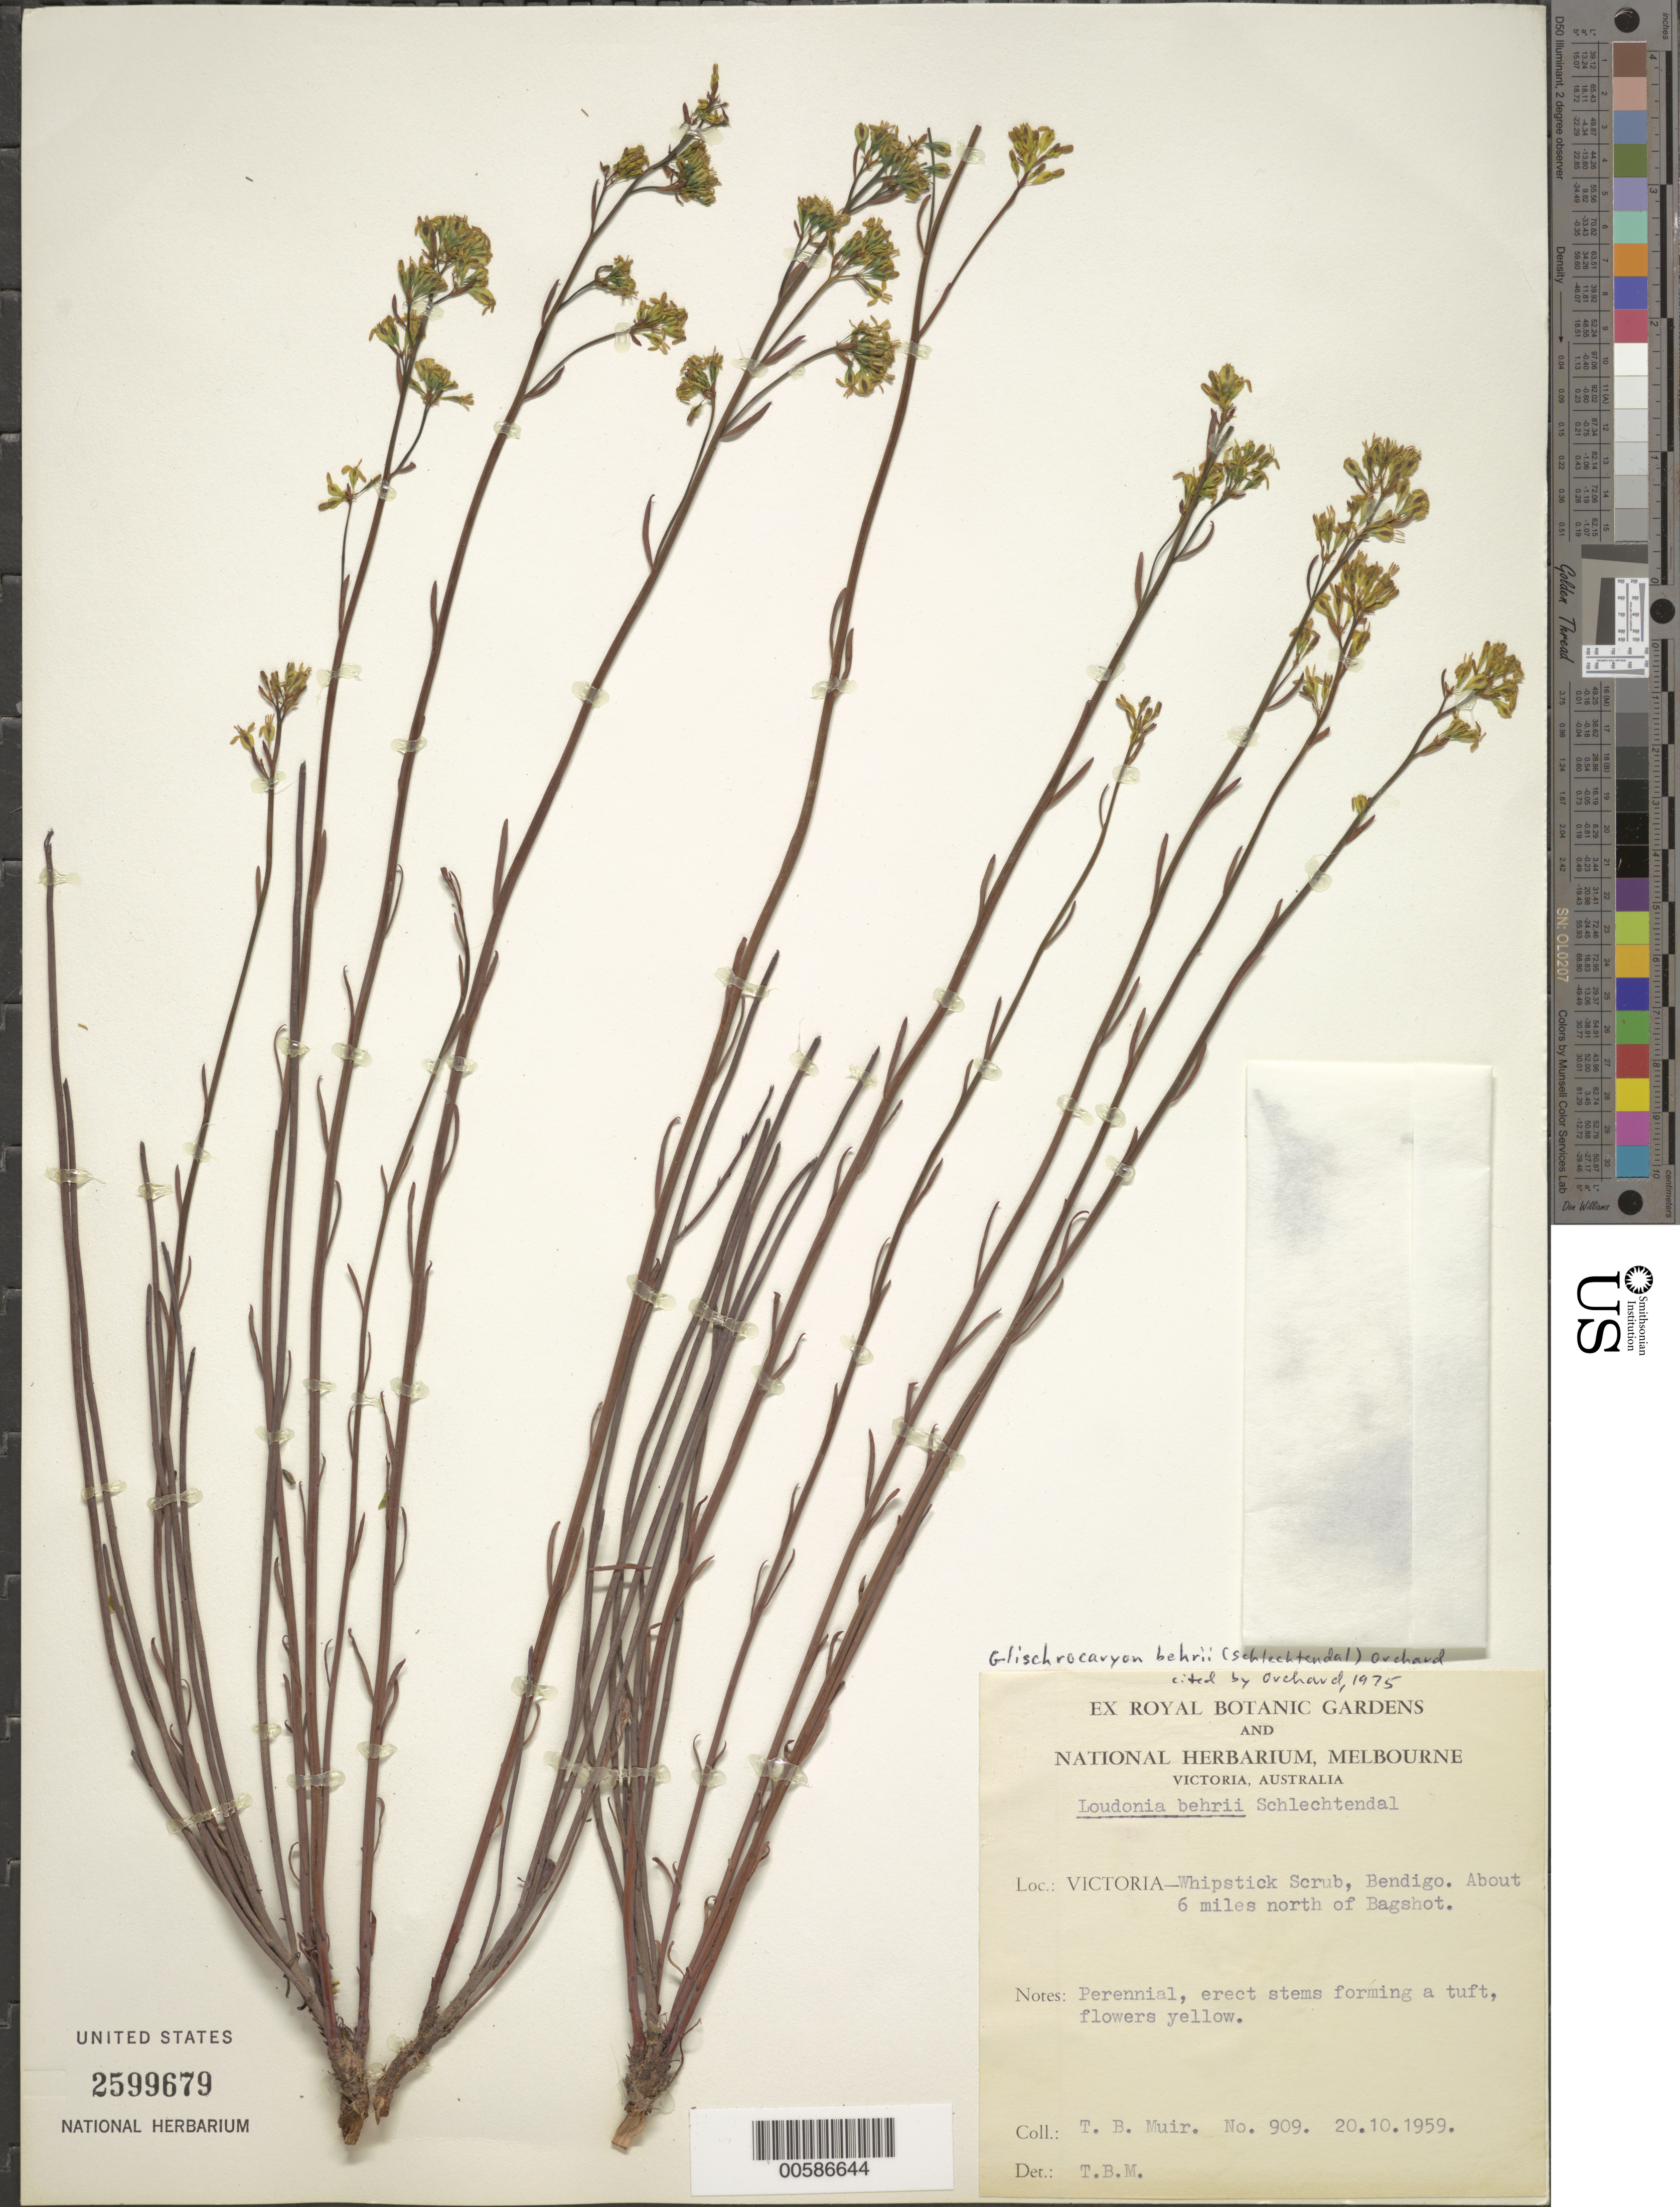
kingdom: Plantae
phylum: Tracheophyta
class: Magnoliopsida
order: Saxifragales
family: Haloragaceae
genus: Glischrocaryon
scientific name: Glischrocaryon behrii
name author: (Schltdl.) Orchard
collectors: T. Muir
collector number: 909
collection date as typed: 20 Oct 1959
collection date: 1959-10-20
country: Australia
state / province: Victoria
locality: N of Bagshot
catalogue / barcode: US 2599679